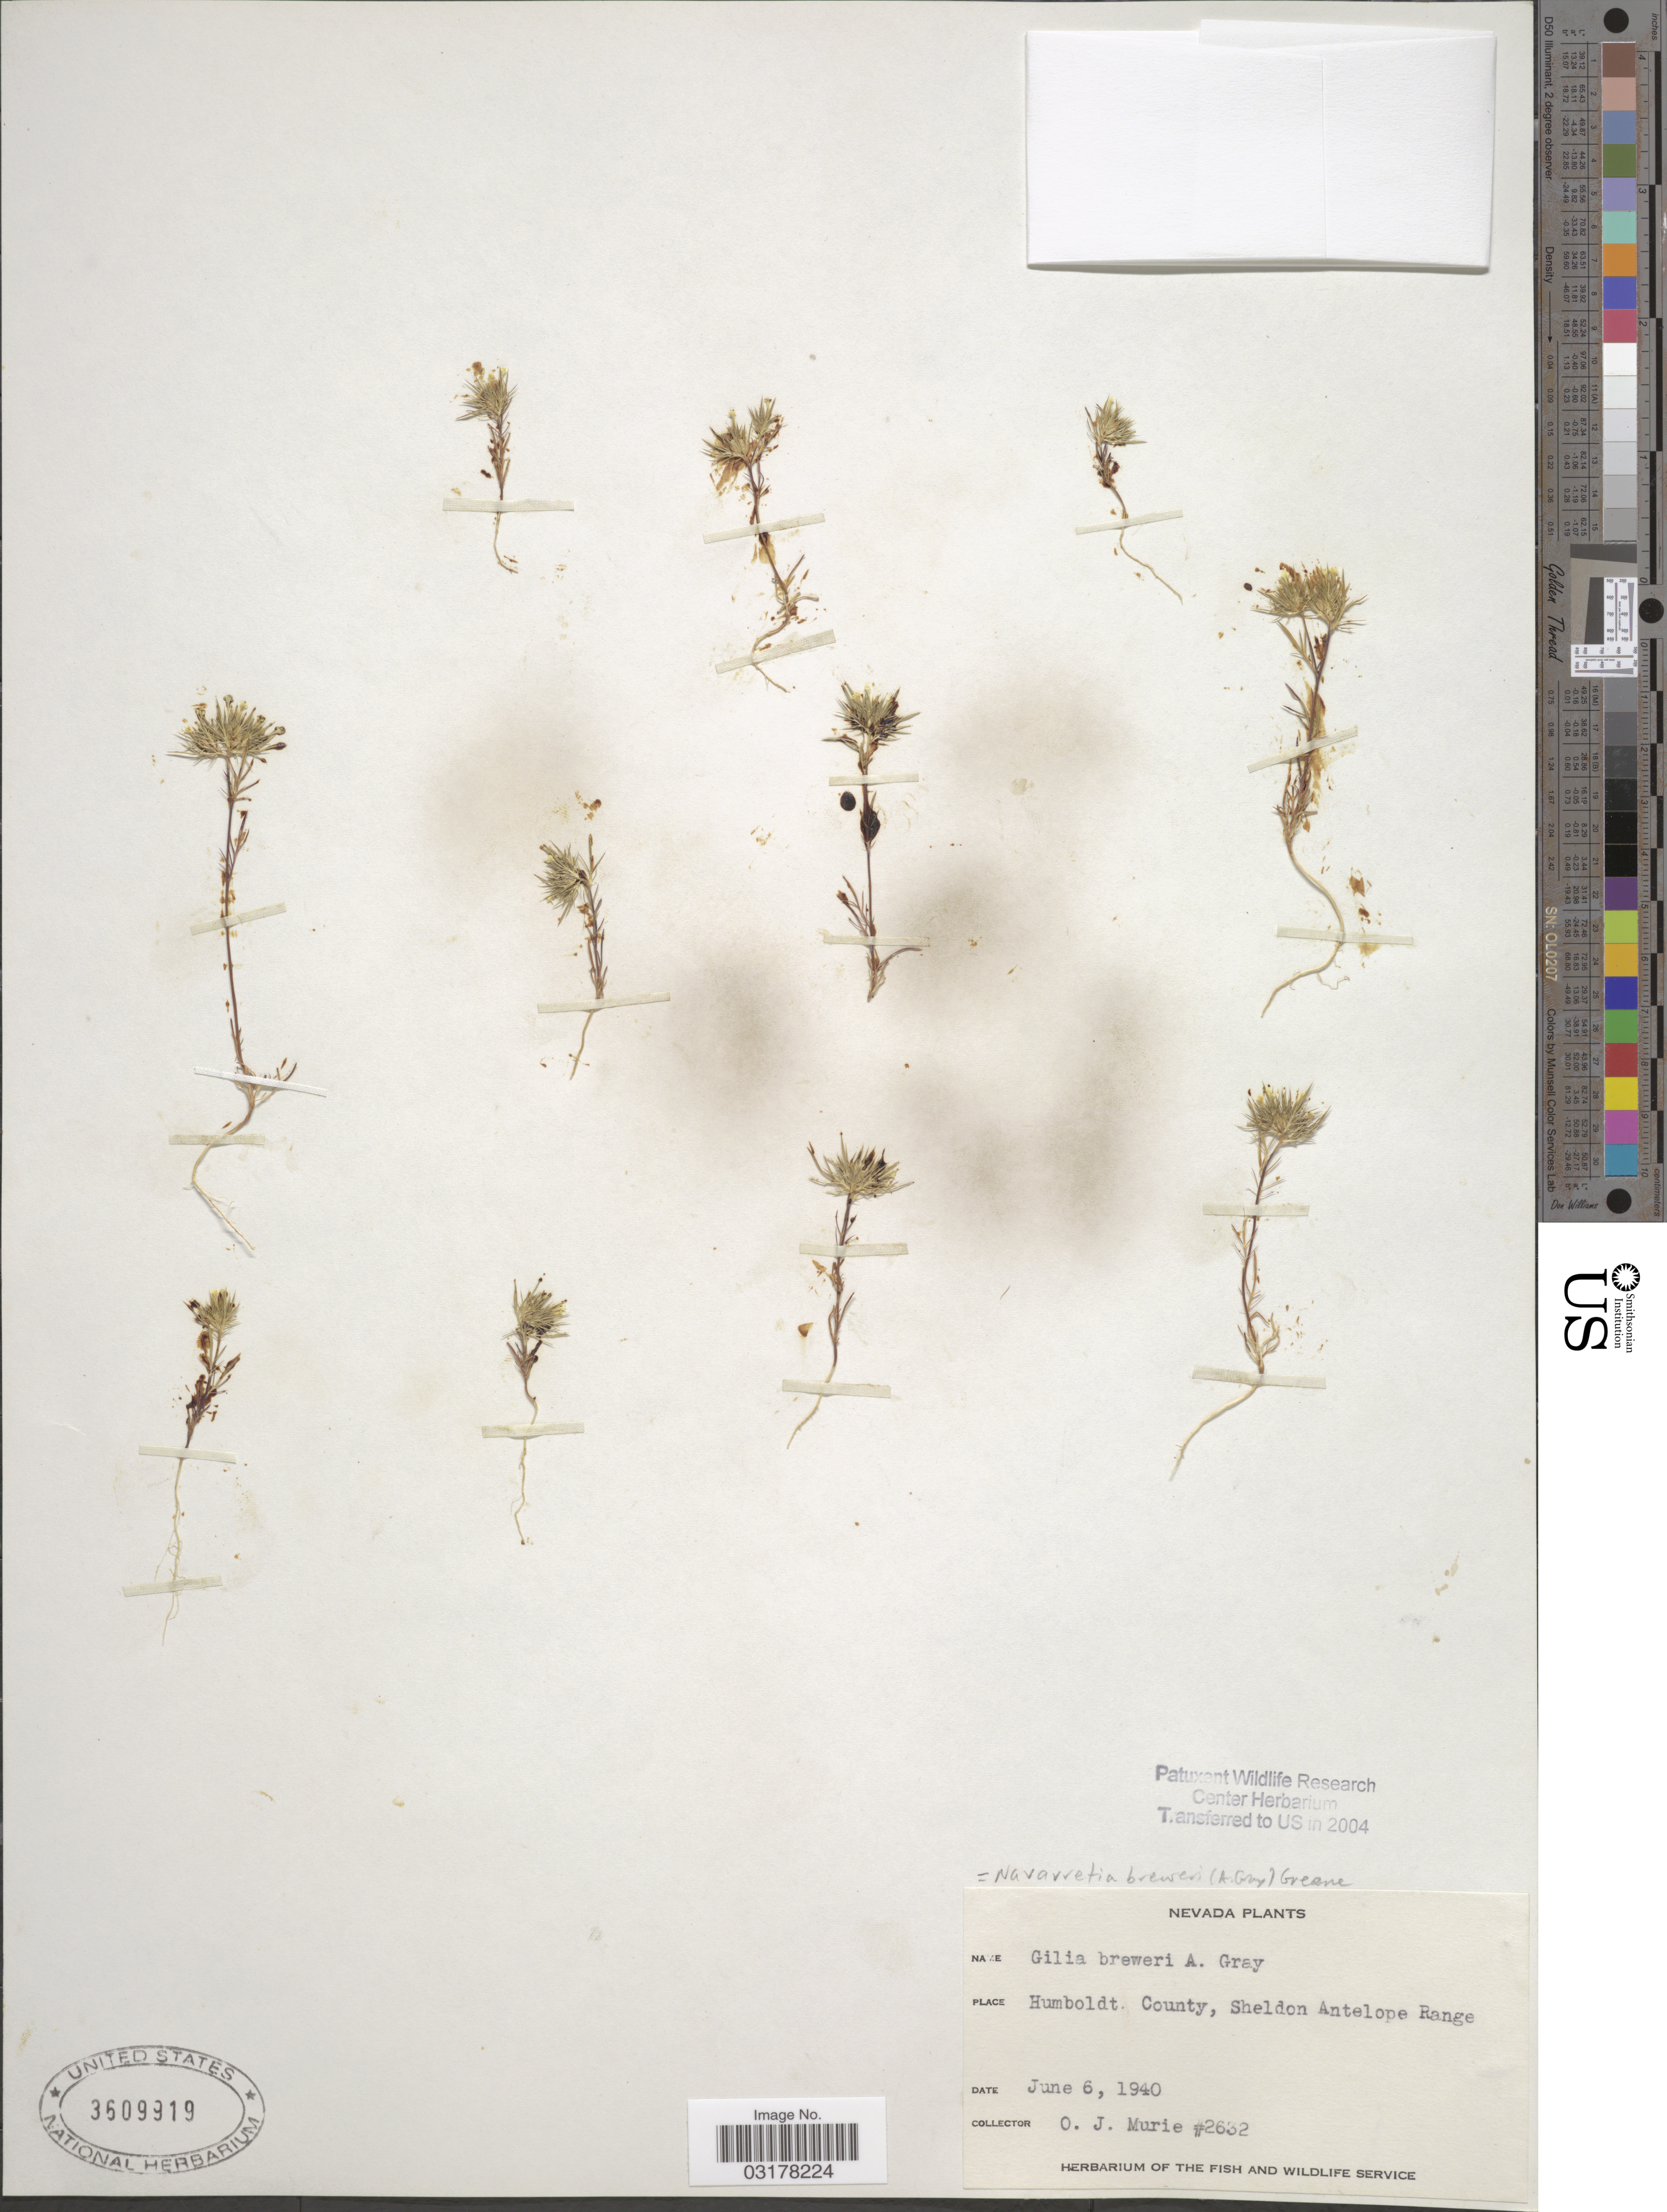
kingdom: Plantae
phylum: Tracheophyta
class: Magnoliopsida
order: Ericales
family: Polemoniaceae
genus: Navarretia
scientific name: Navarretia breweri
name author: (A. Gray) Greene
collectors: O. Murie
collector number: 2632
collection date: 1940-06-06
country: United States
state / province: Nevada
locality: Humboldt County, Sheldon Antelope Range.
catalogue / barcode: US 3609919